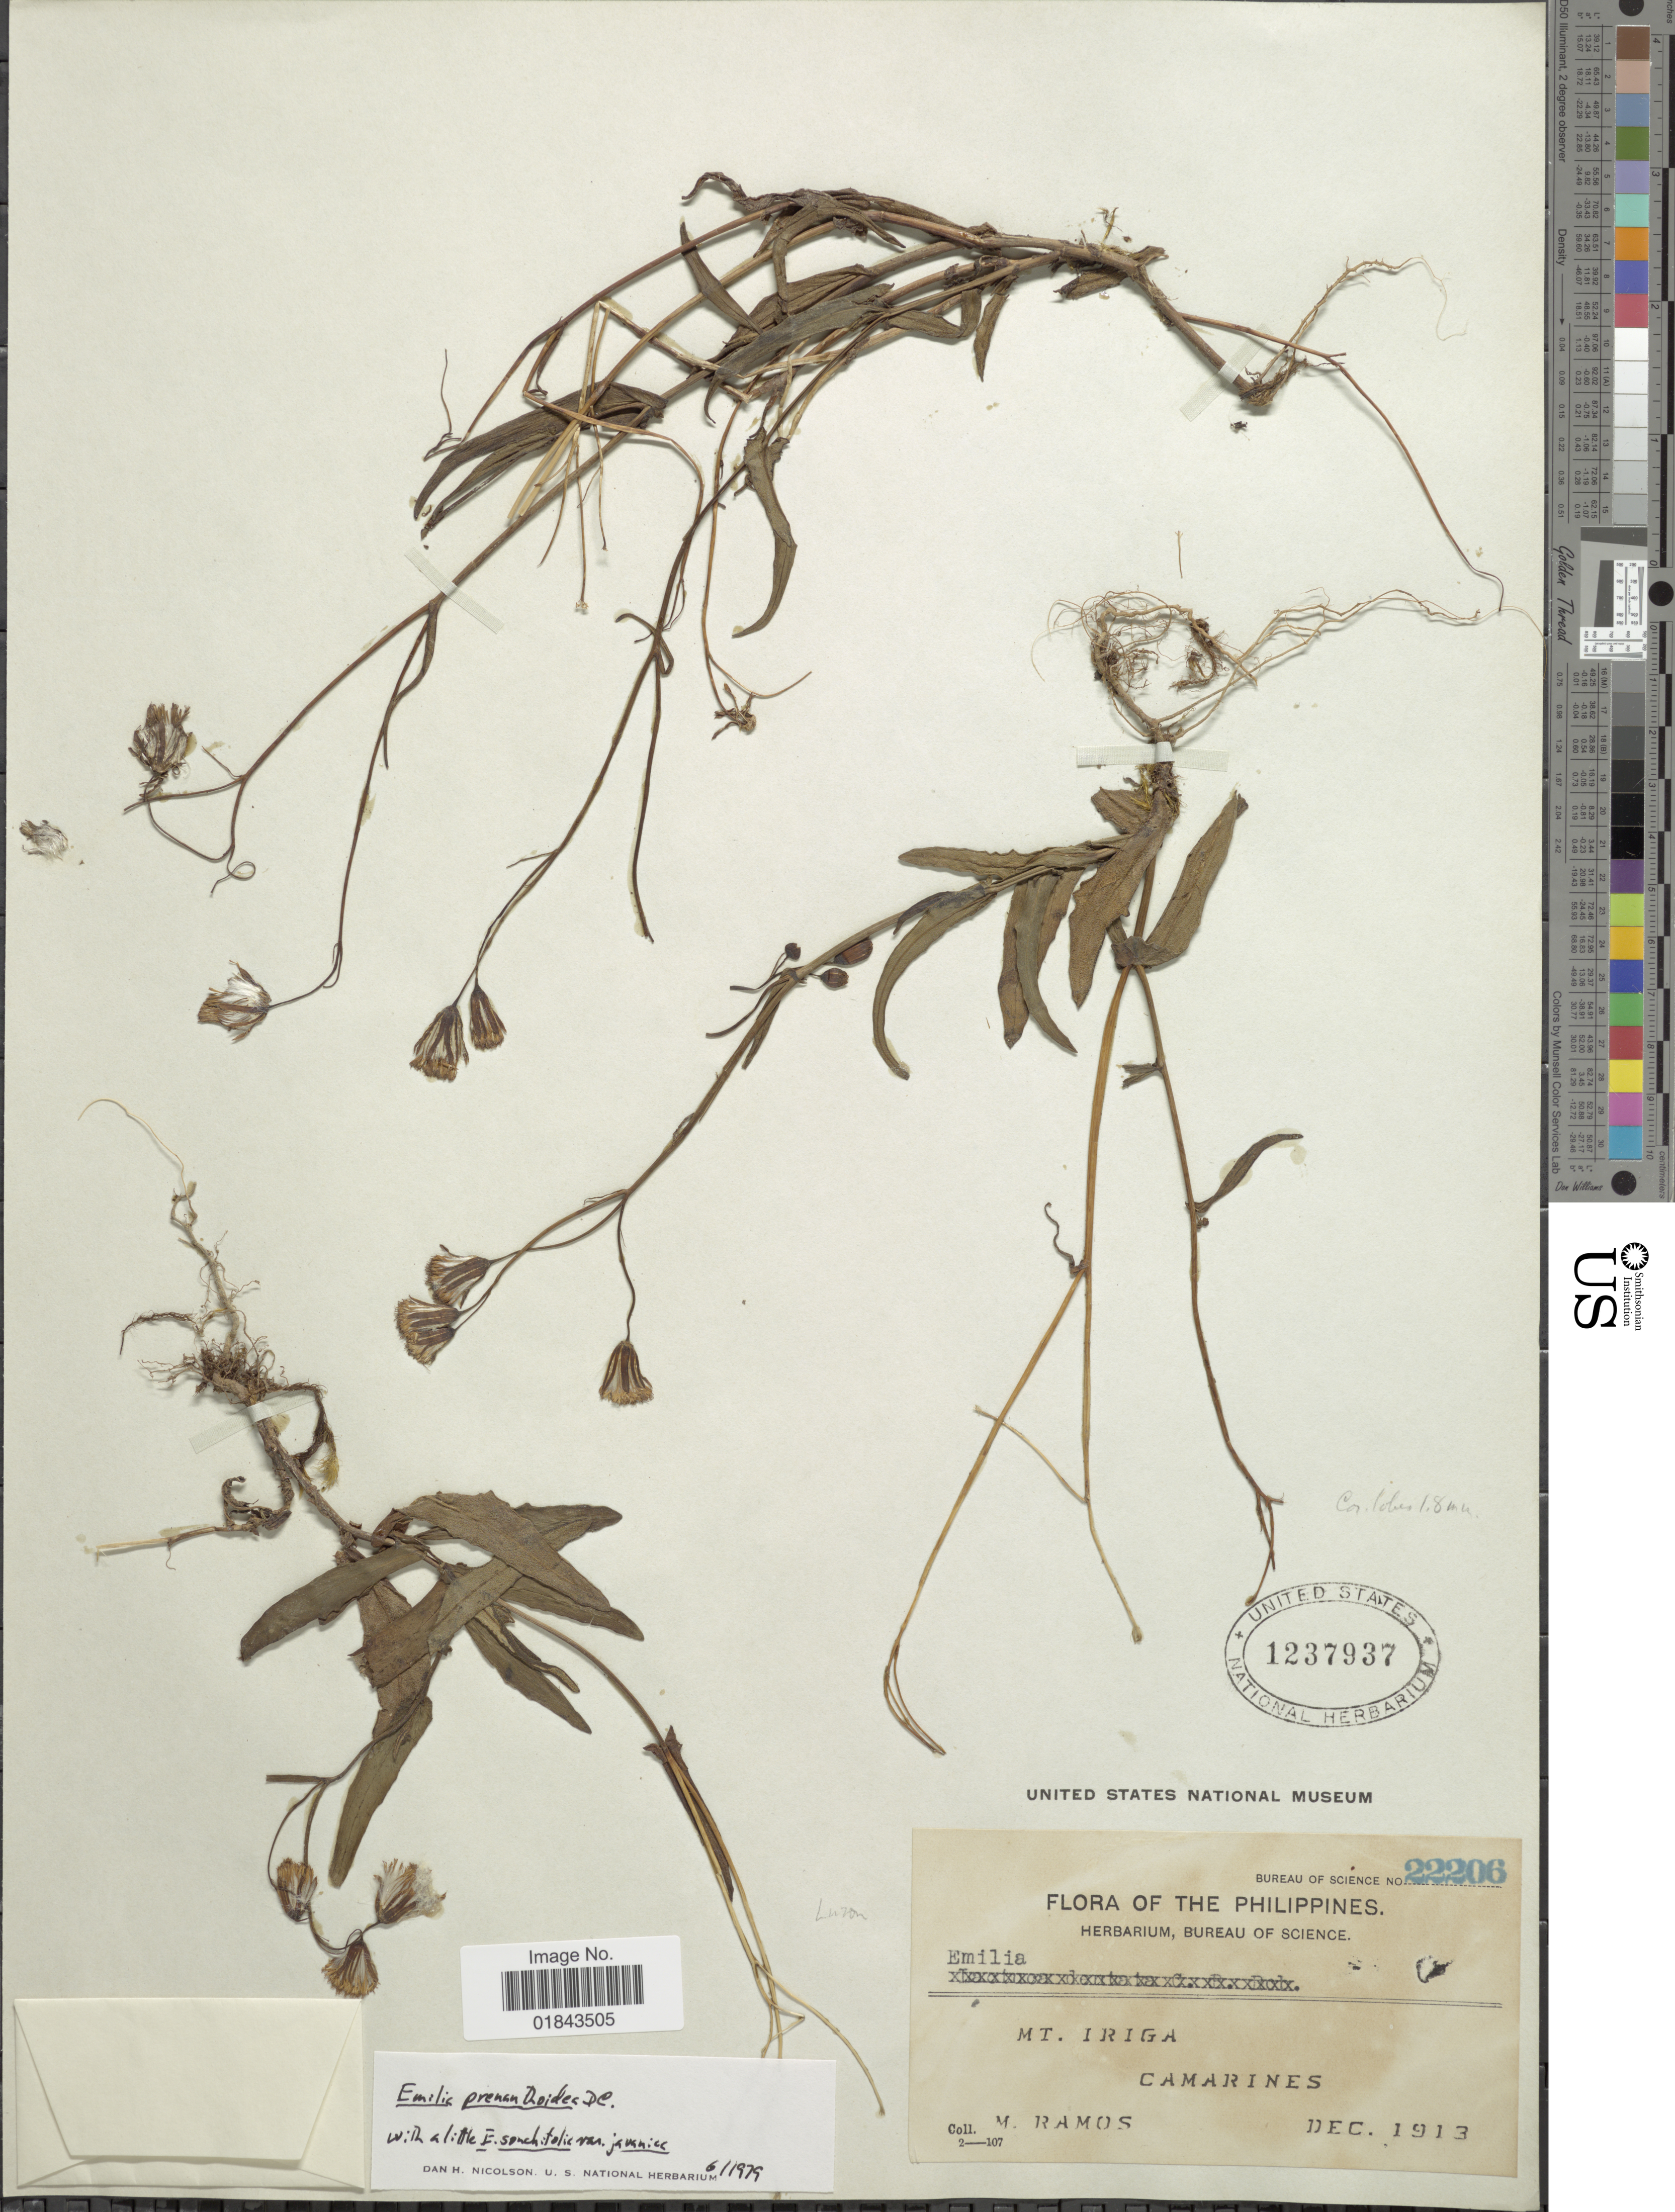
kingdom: Plantae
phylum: Tracheophyta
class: Magnoliopsida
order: Asterales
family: Asteraceae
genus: Emilia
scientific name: Emilia prenanthoidea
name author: DC.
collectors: M. Ramos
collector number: Bureau of Science 22206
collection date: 1913-12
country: Philippines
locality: Mt. Iriga, Camarines.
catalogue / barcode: US 1237937